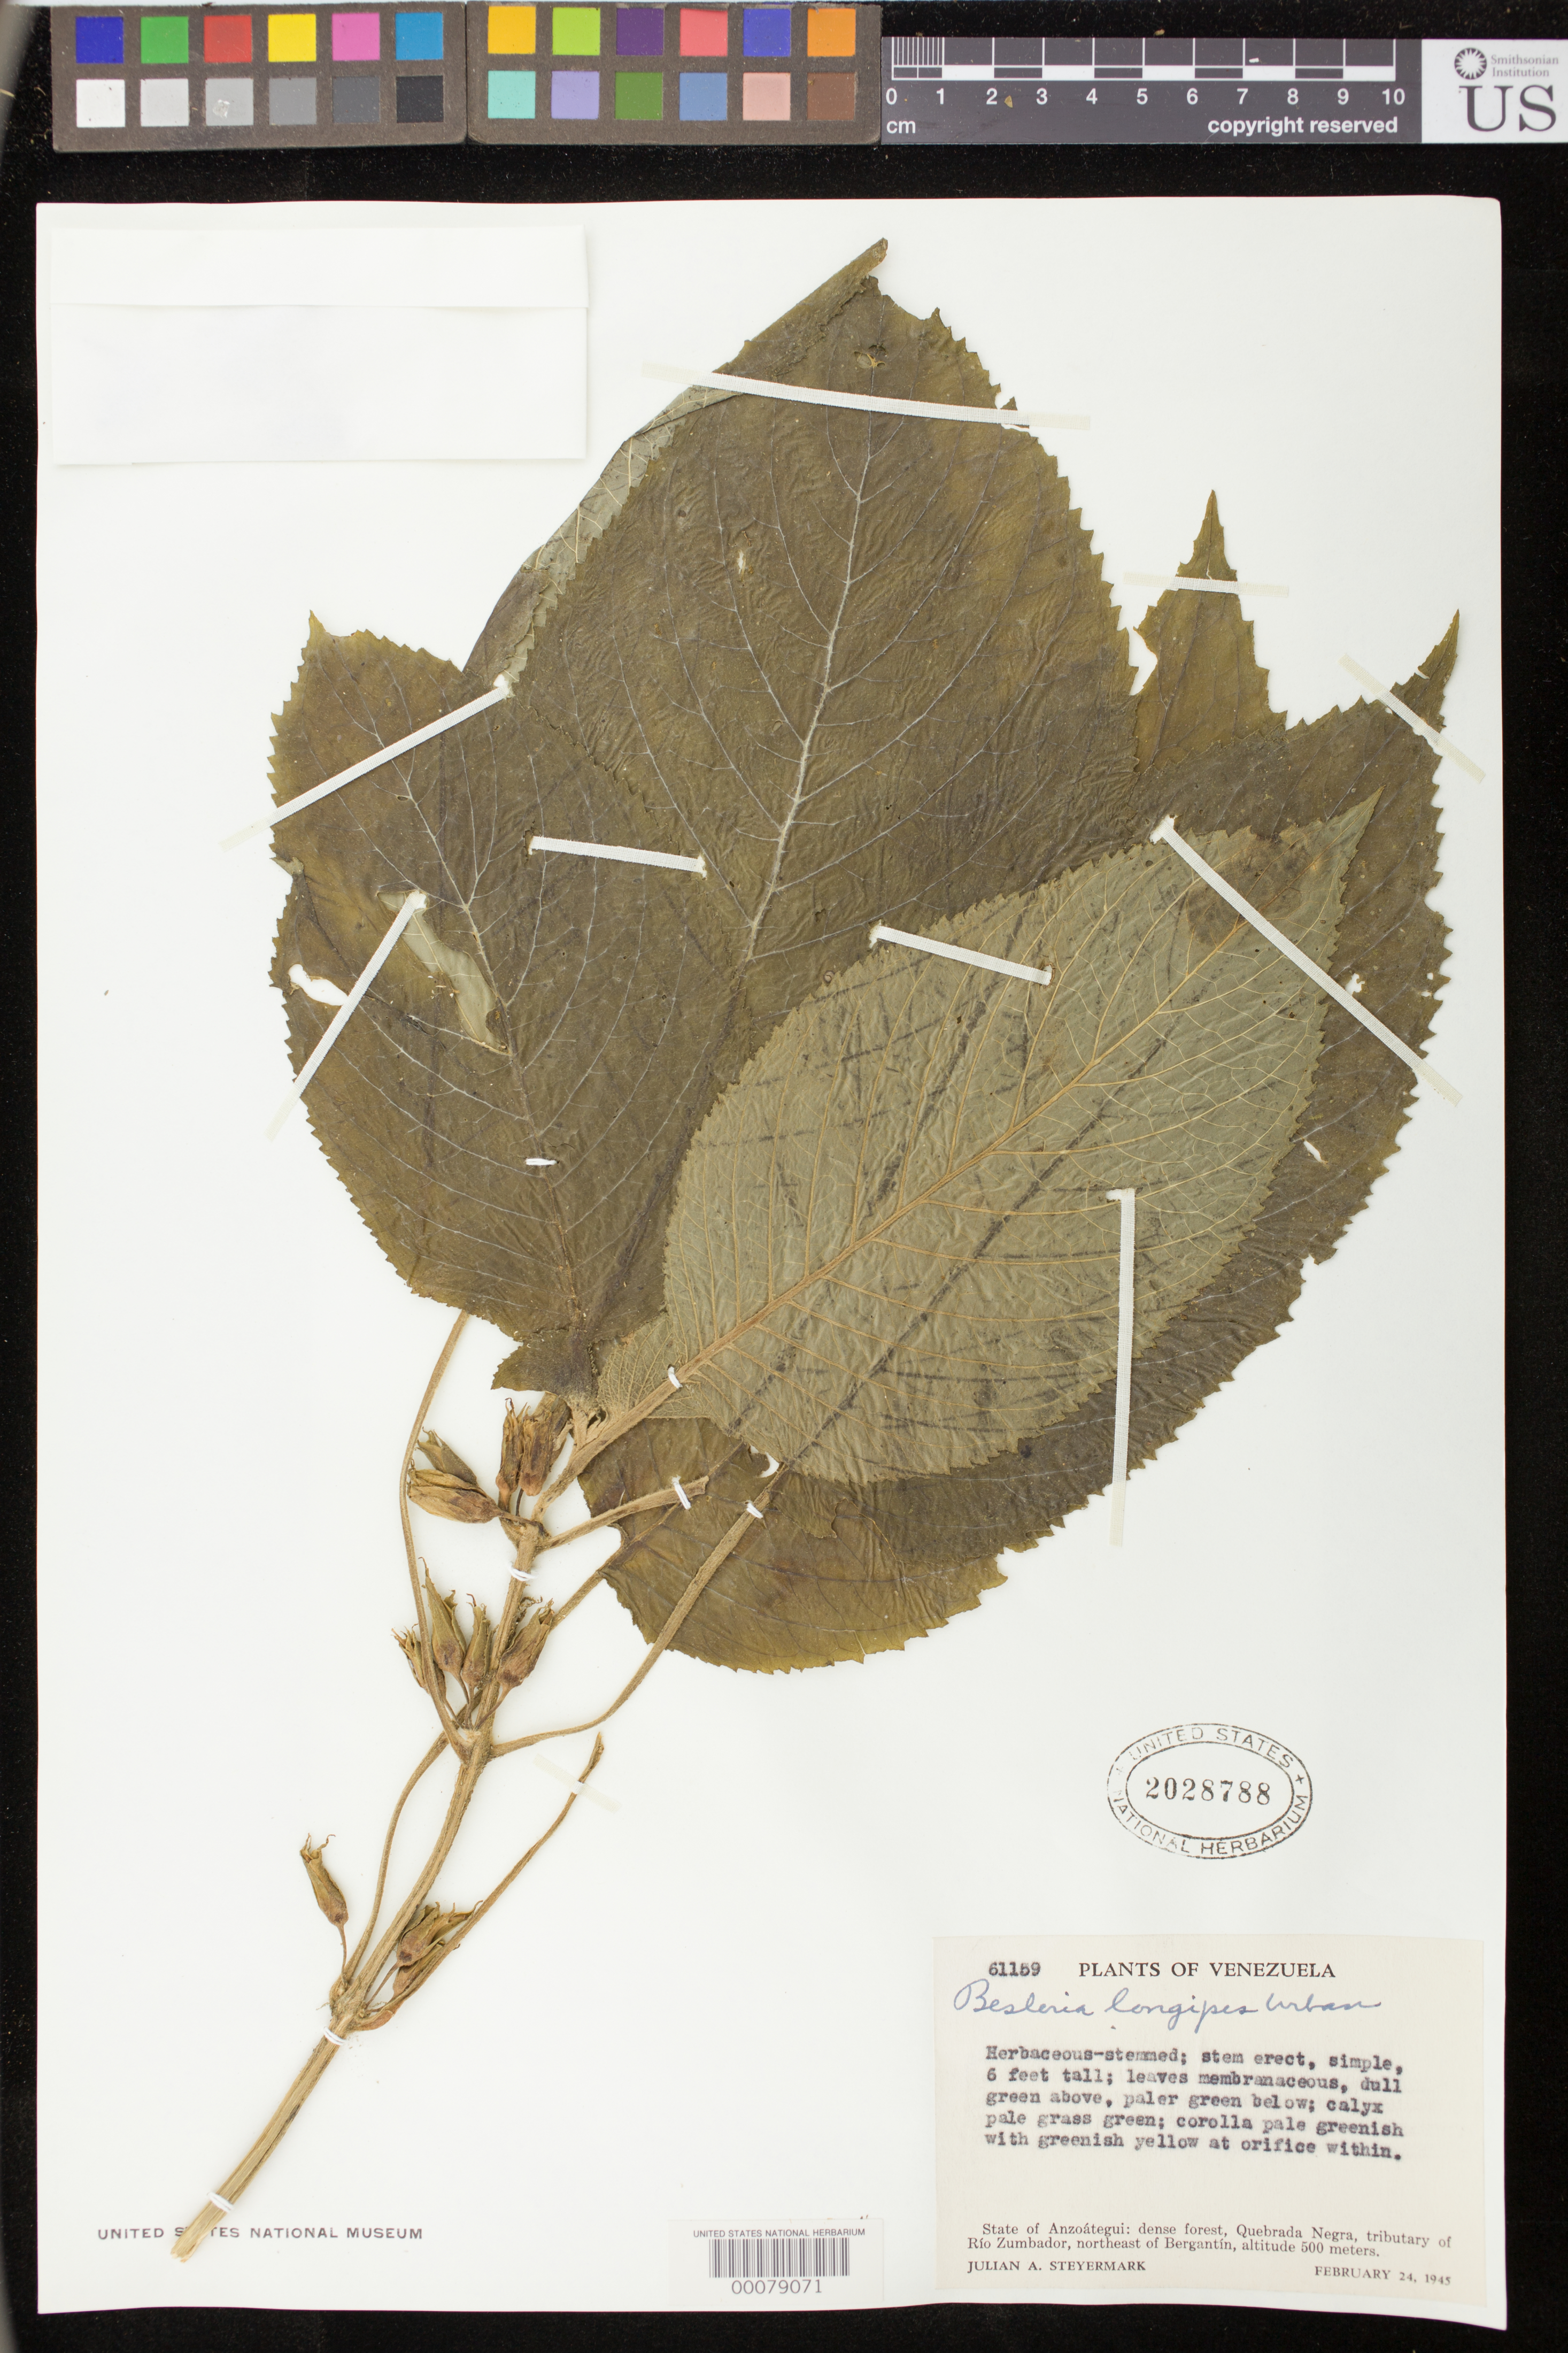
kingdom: Plantae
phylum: Tracheophyta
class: Magnoliopsida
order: Lamiales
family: Gesneriaceae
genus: Besleria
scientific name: Besleria longipes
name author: Urb.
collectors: J. Steyermark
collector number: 61159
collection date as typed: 24 Feb 1945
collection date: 1945-02-24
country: Venezuela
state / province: Anzoátegui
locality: Quebrada Negra, tributary of Rio Zumbador, NE of Bergantin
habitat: Dense forest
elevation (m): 500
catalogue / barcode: US 2028788